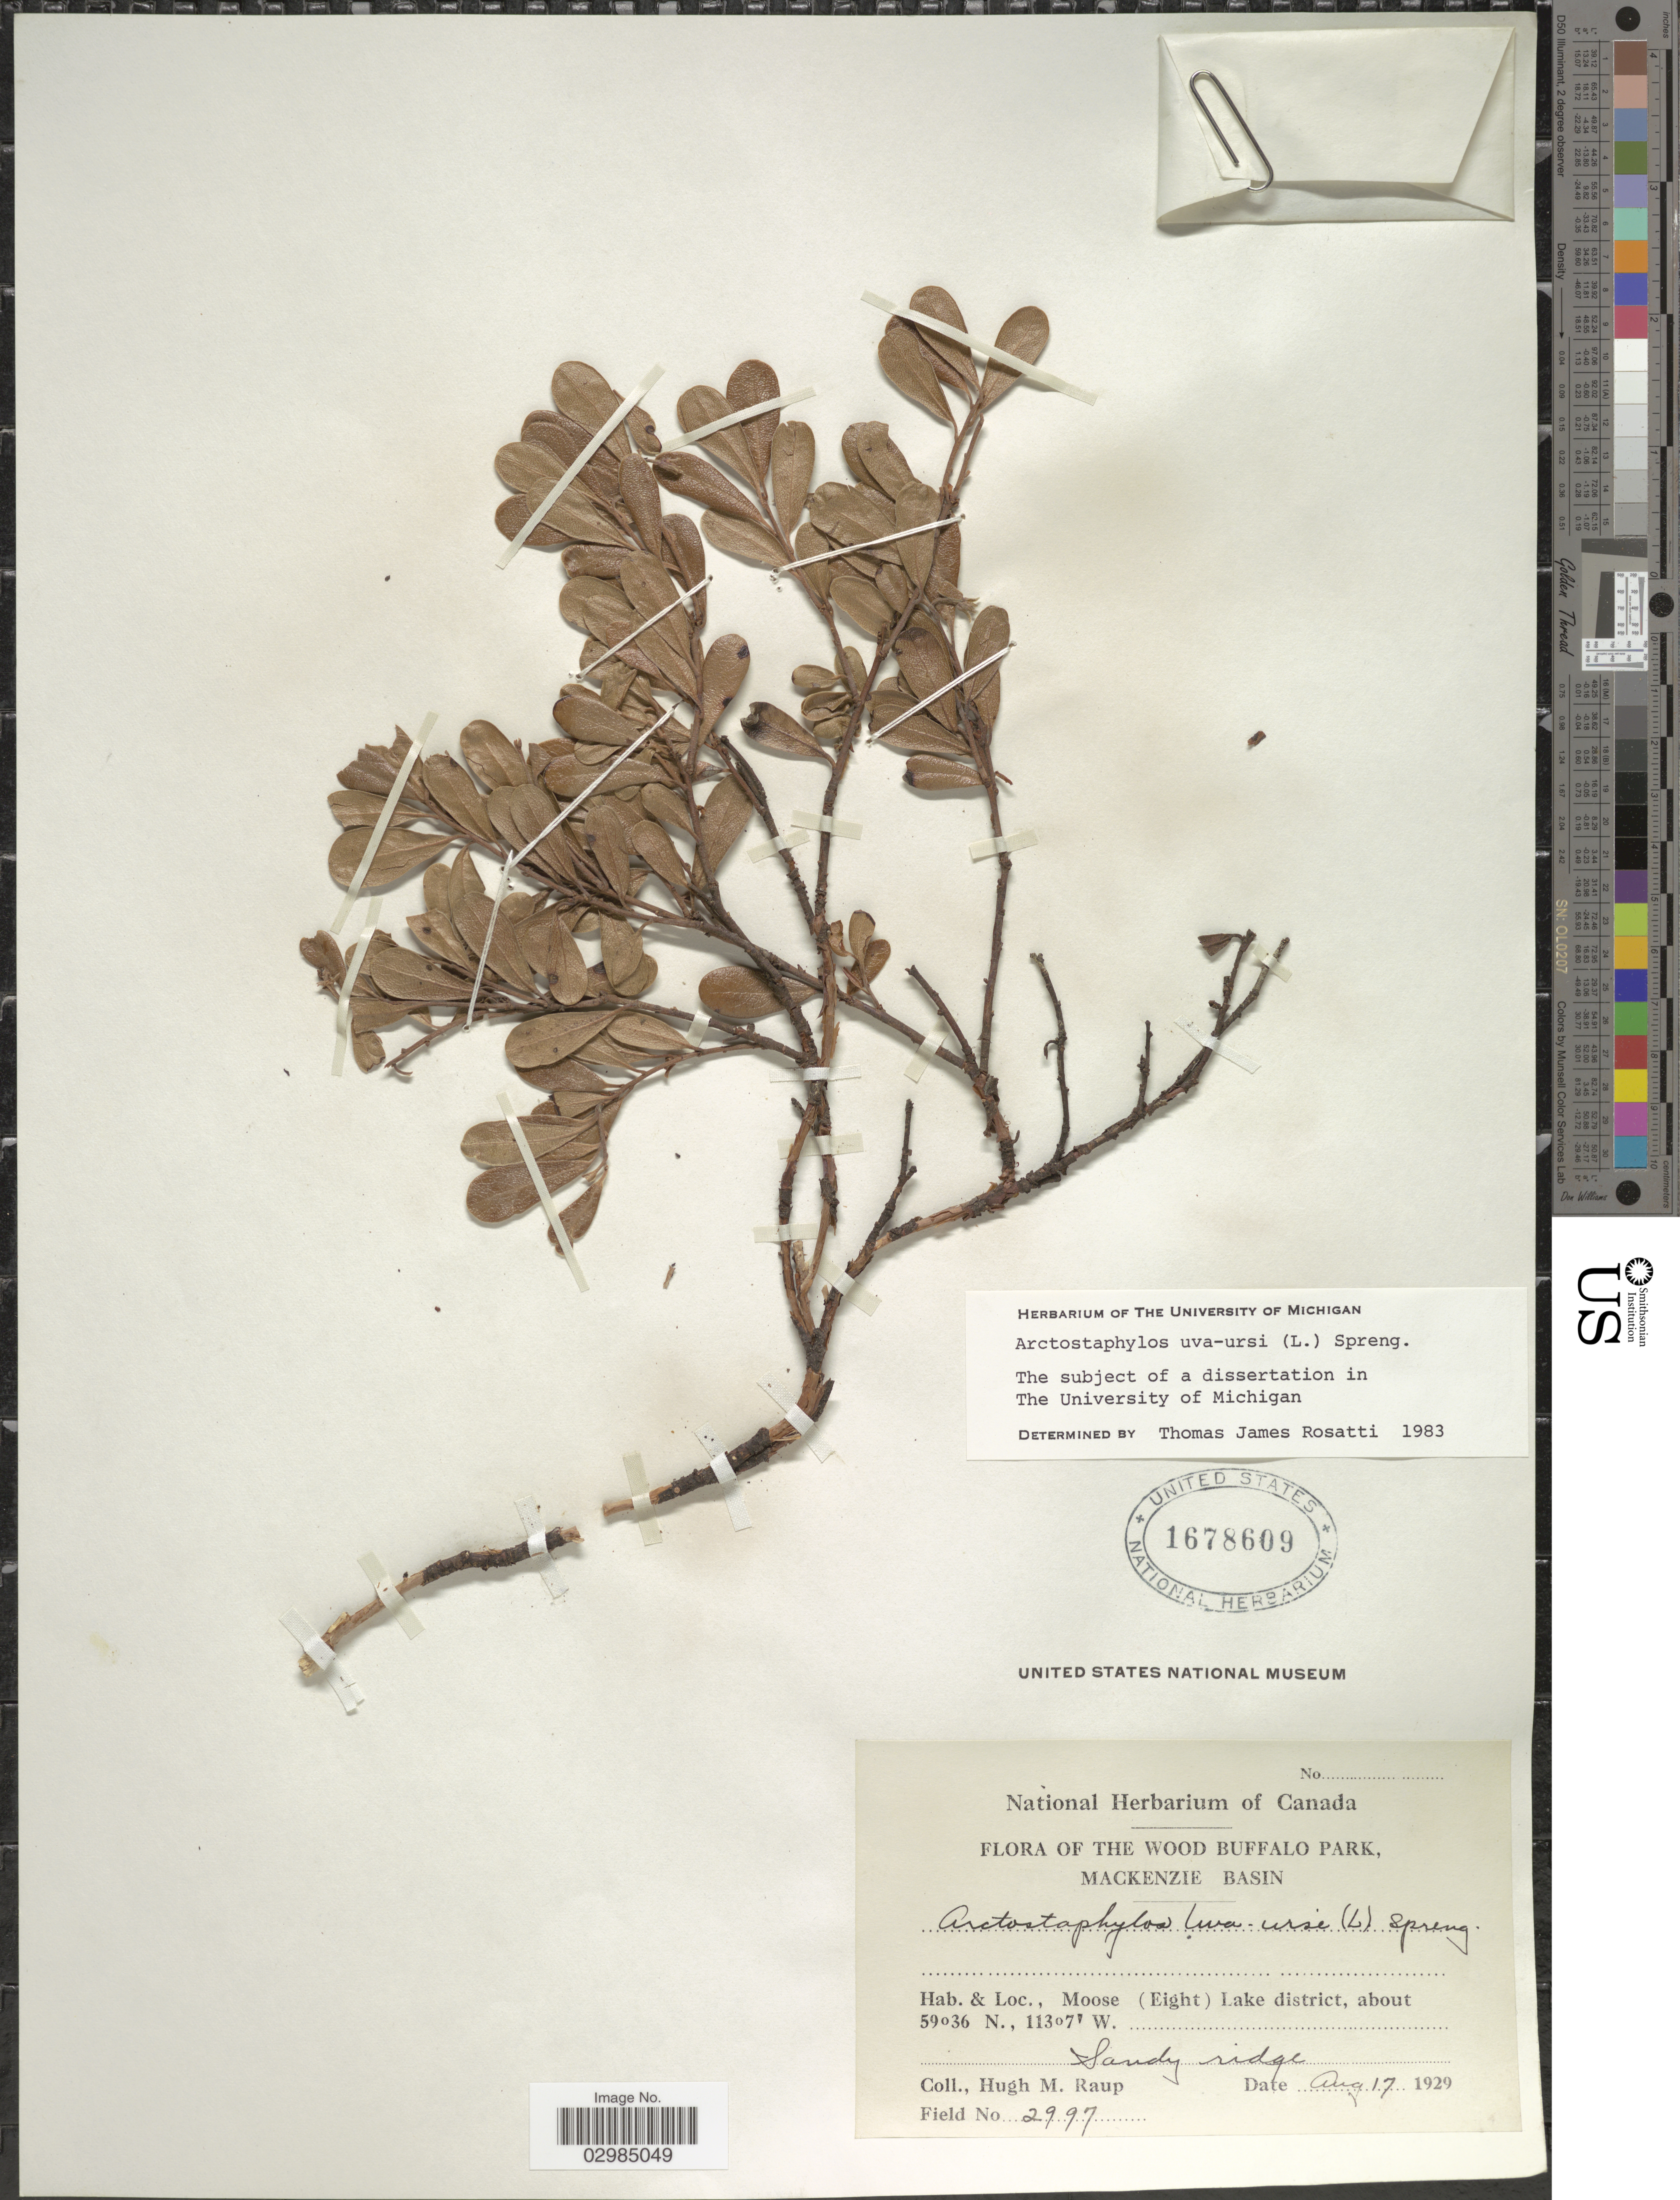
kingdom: Plantae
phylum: Tracheophyta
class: Magnoliopsida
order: Ericales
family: Ericaceae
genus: Arctostaphylos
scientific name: Arctostaphylos uva-ursi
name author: (L.) Spreng.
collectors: H. Raup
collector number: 2997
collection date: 1929-08-17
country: Canada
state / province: Alberta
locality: The Wood Buffalo Park, Mackenzie Basin. Moose (Eight) Lake District.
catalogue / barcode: US 1678609